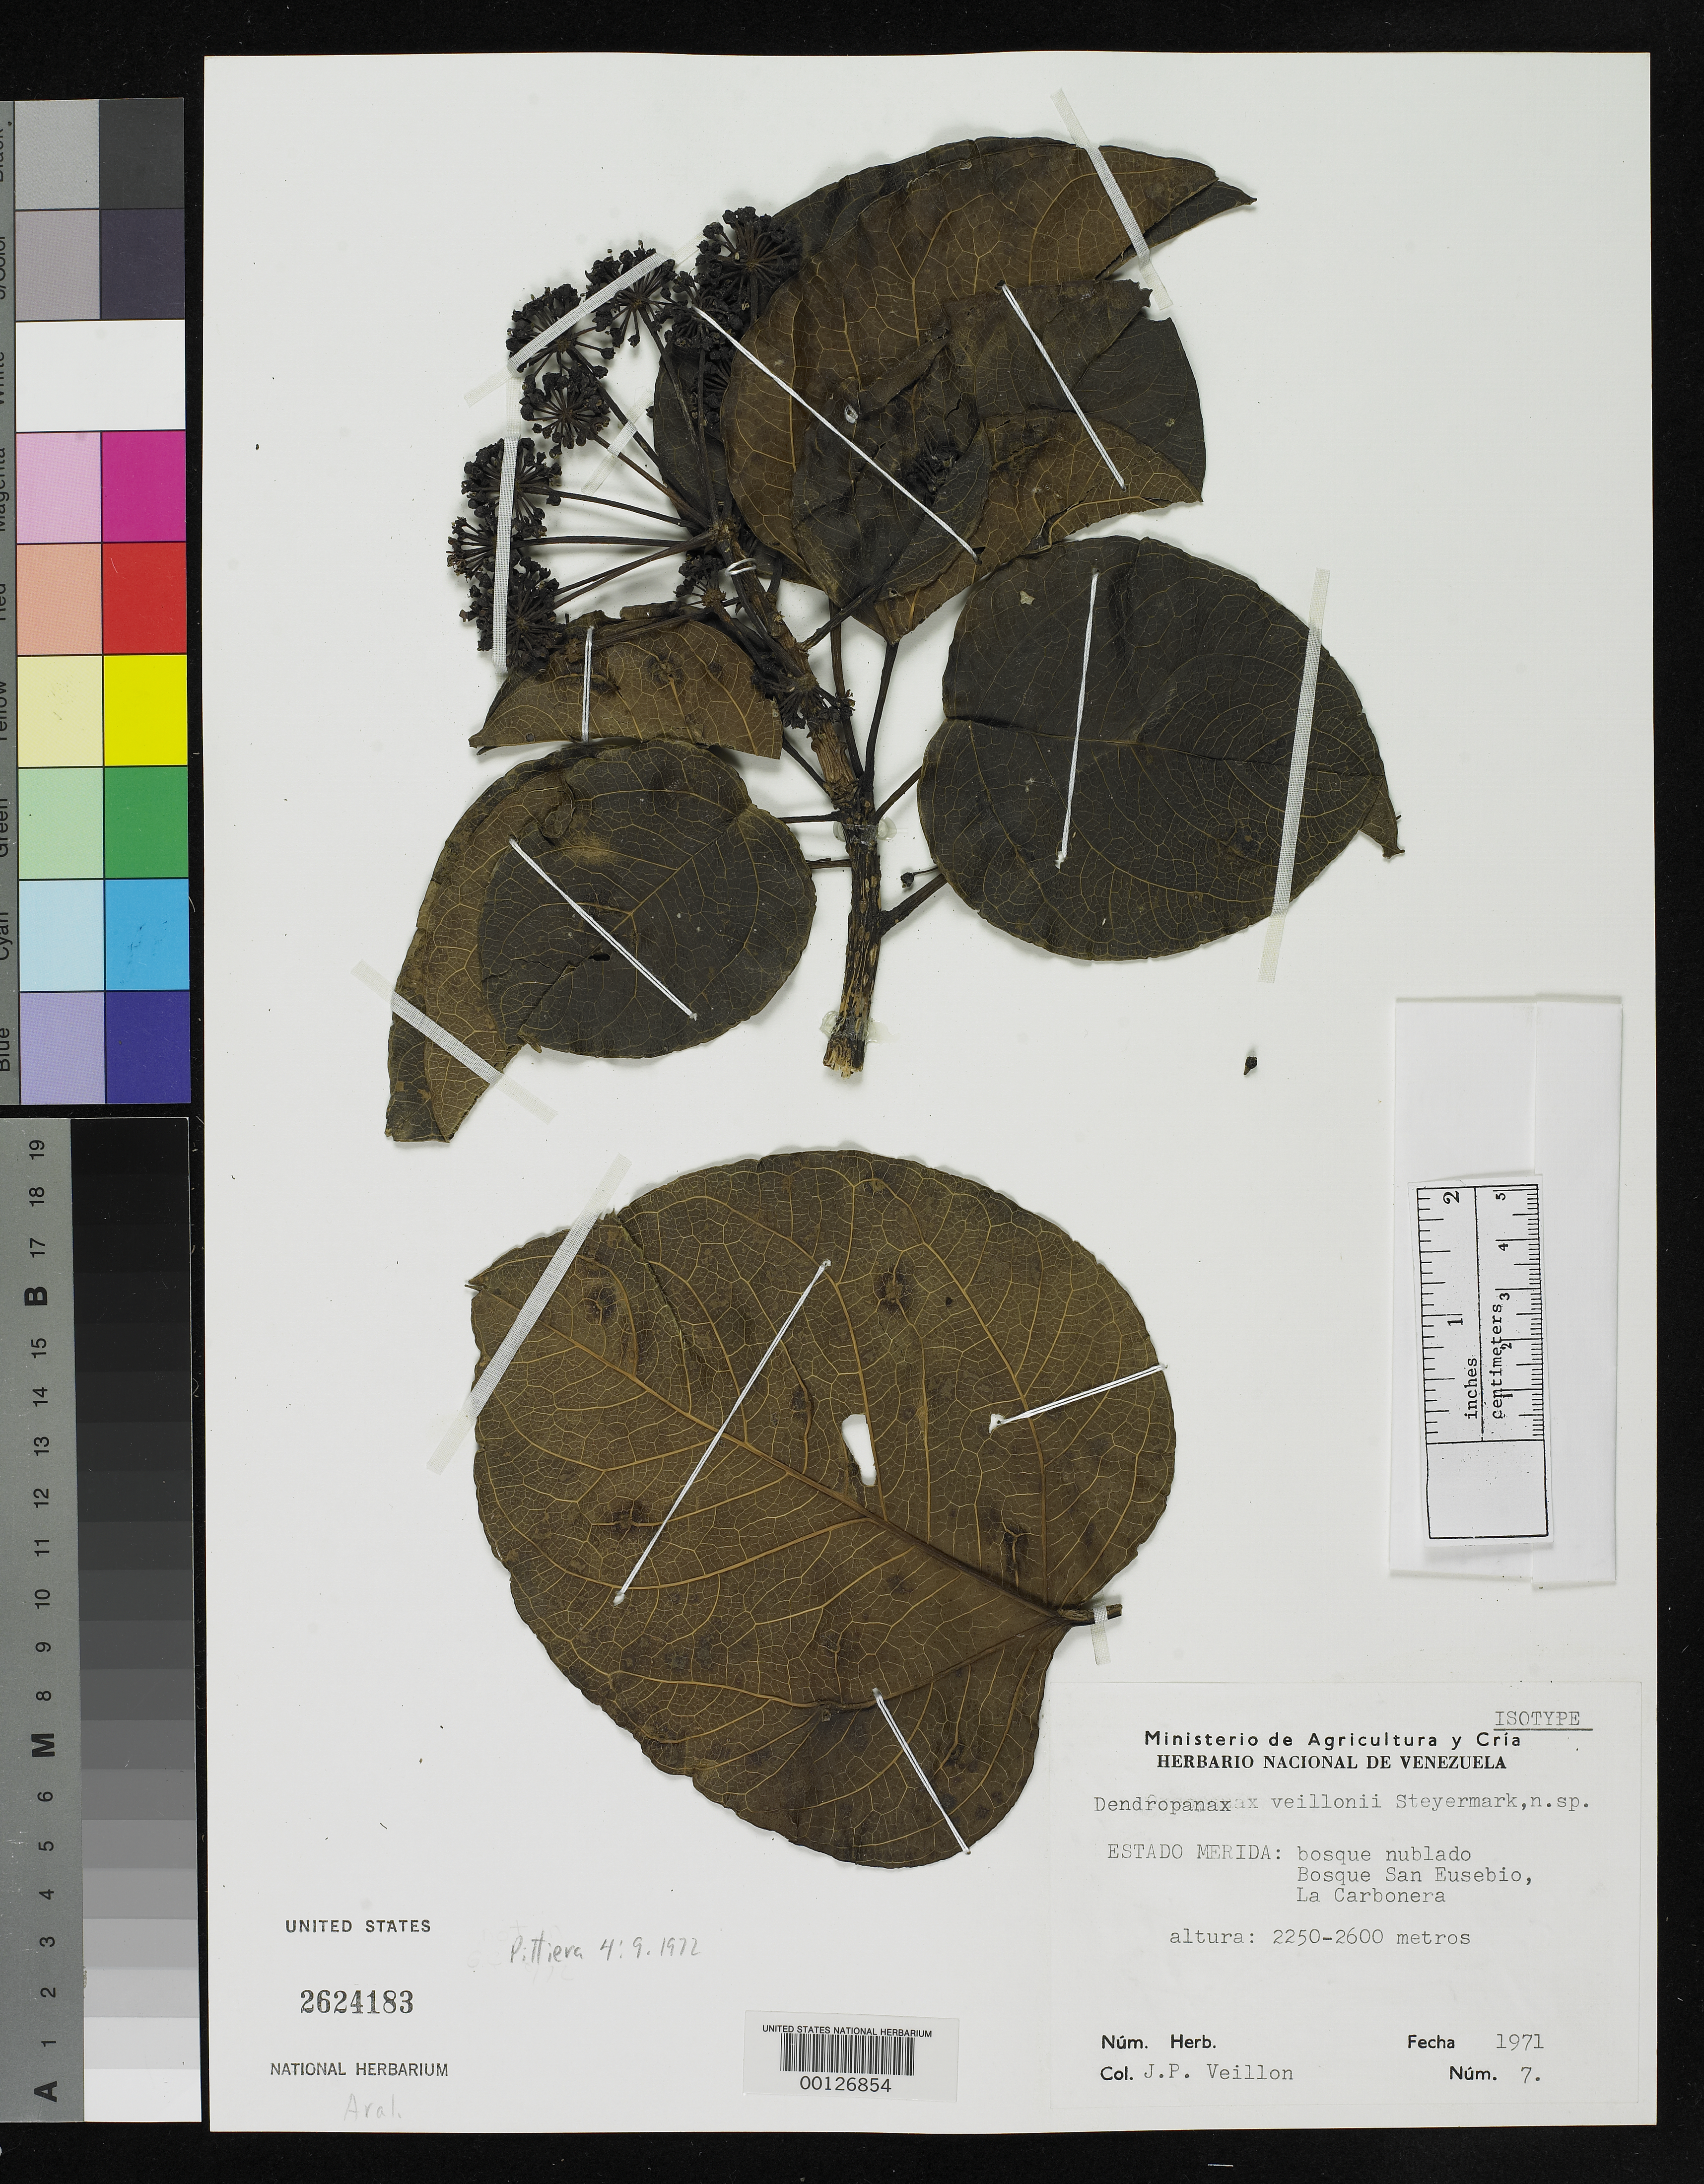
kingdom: Plantae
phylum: Tracheophyta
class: Magnoliopsida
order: Apiales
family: Araliaceae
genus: Dendropanax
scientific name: Dendropanax veillonii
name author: Steyerm.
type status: Isotype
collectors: J. Veillon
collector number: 7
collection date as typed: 1971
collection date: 1971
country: Venezuela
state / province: Mérida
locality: Bosque San Eusebio, La Carbonera.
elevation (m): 2250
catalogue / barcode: US 2624183